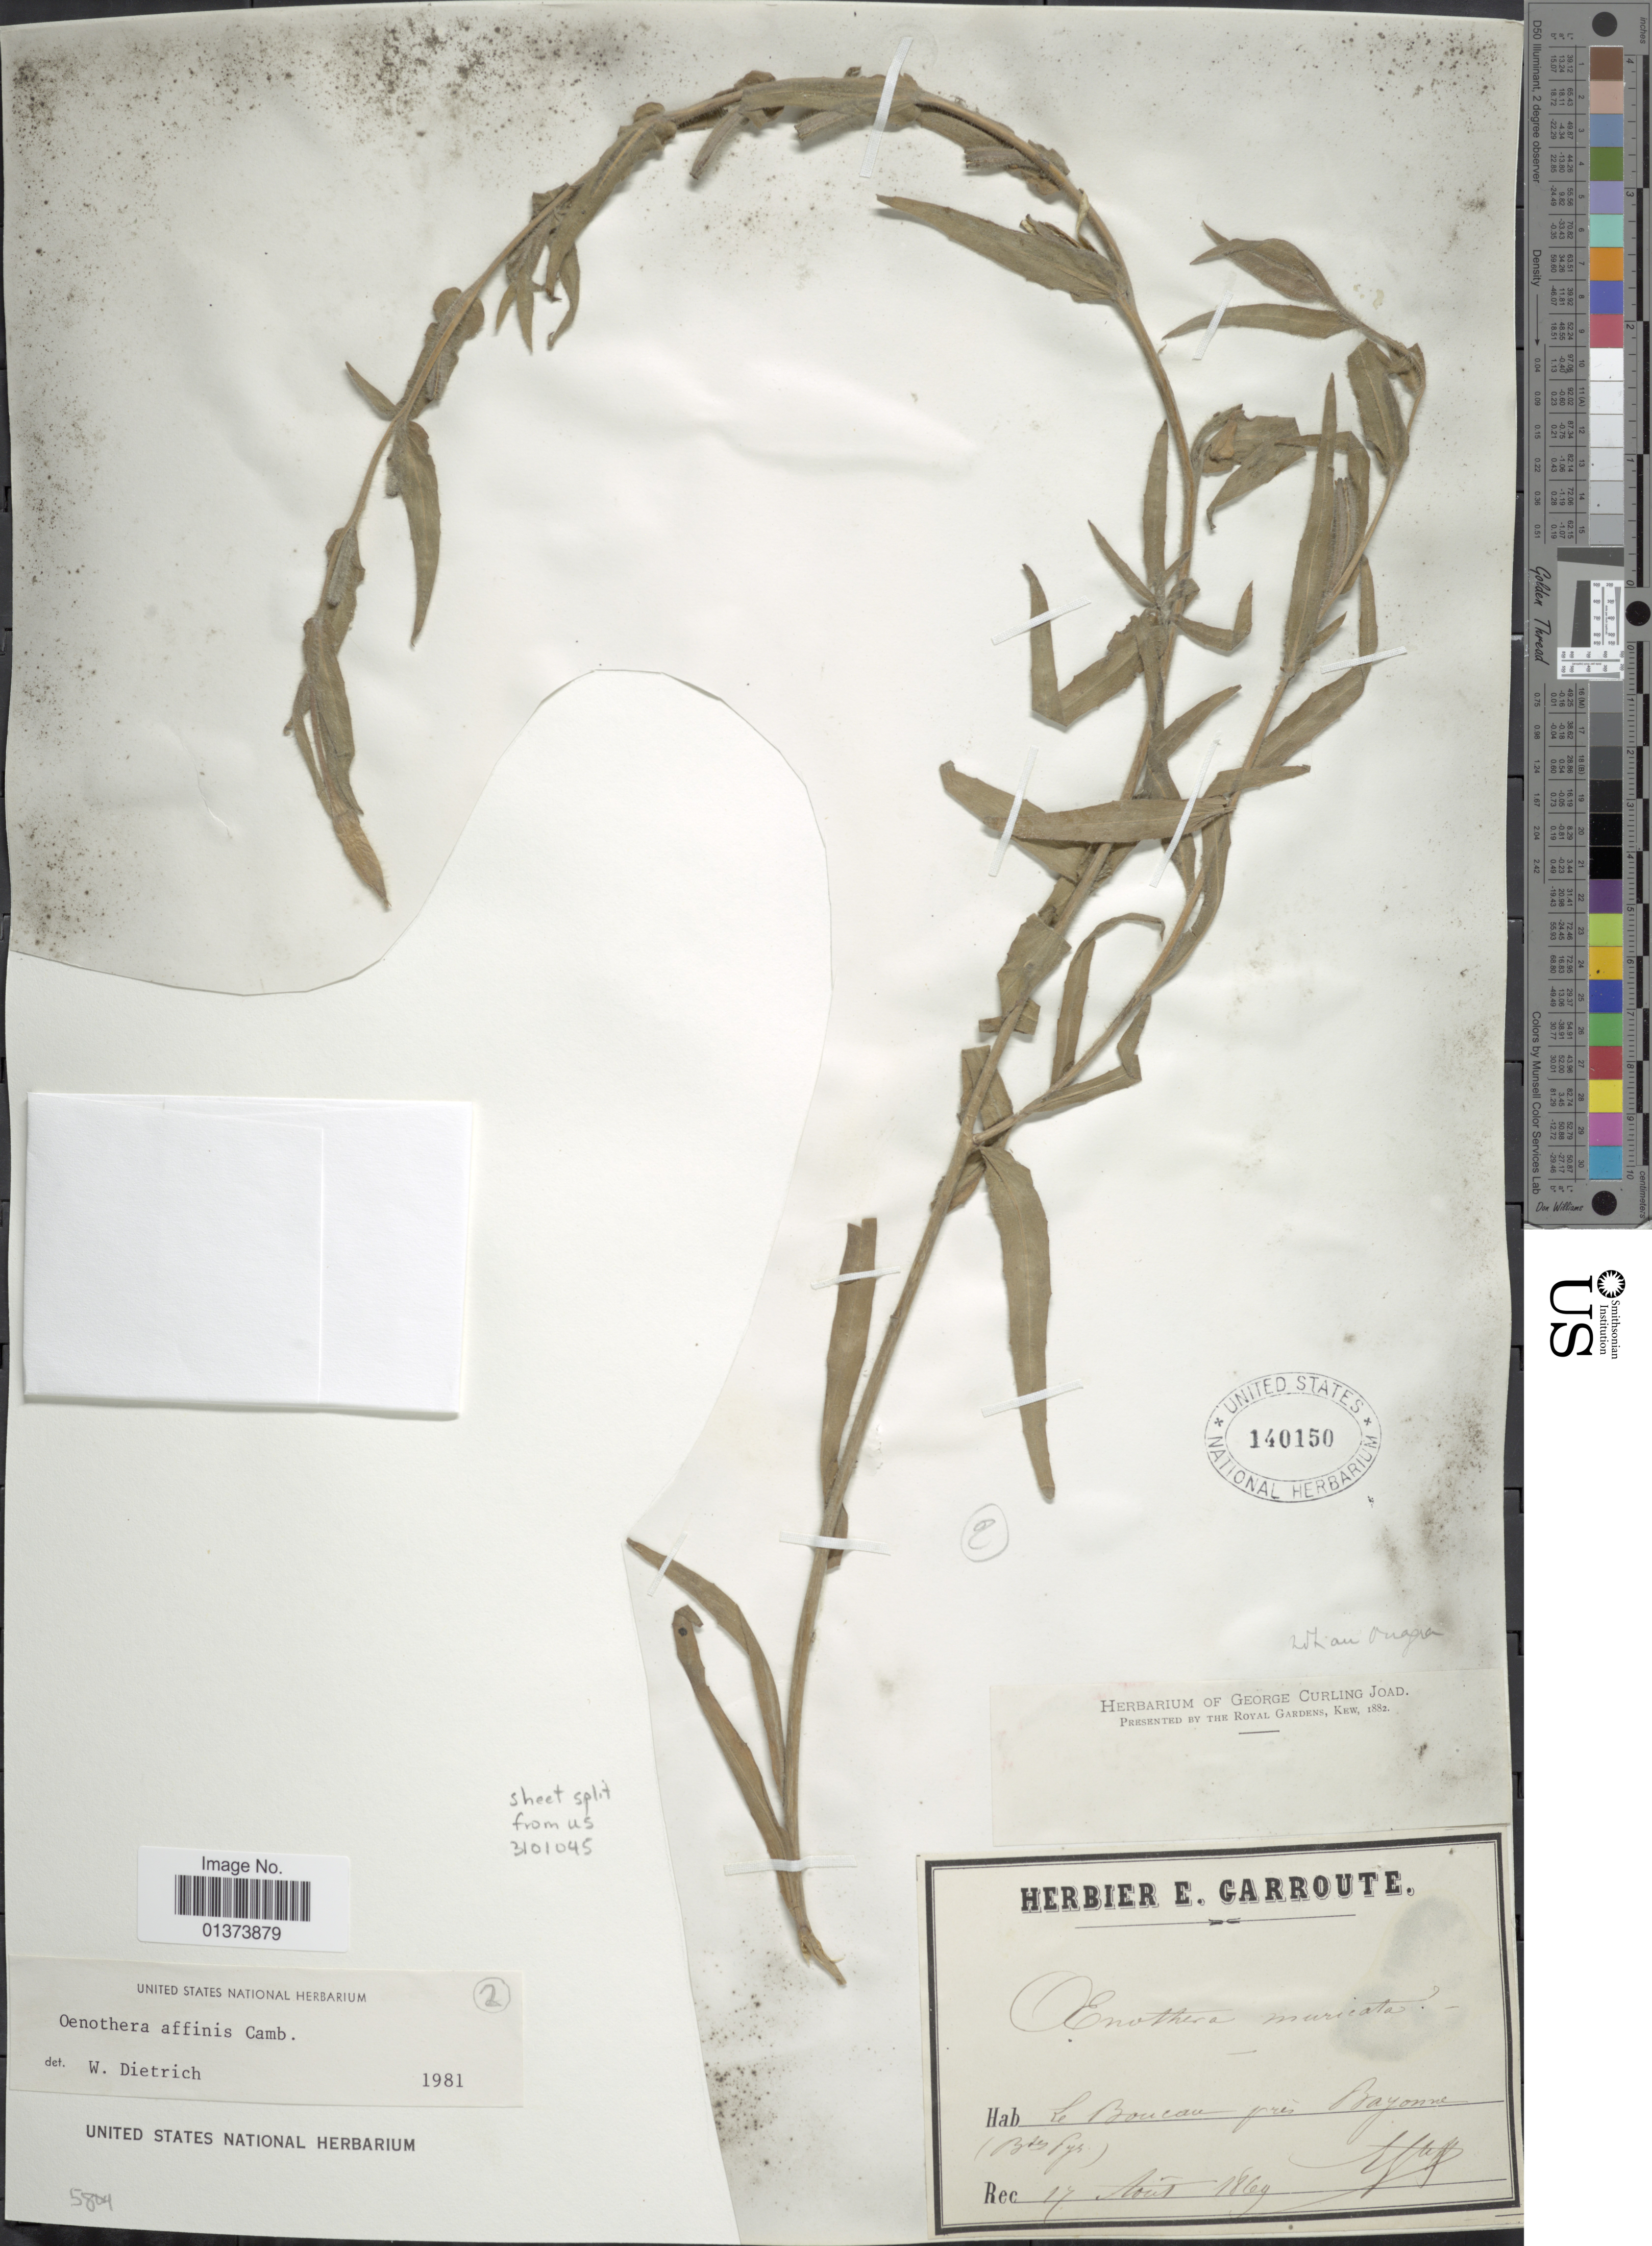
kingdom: Plantae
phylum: Tracheophyta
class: Magnoliopsida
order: Myrtales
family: Onagraceae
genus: Oenothera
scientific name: Oenothera affinis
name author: Cambess.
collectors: E. Garroute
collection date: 1869-08-17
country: France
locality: Le Boucan pres Bayonne (Btes Pyr) [interpreted]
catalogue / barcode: US 140150